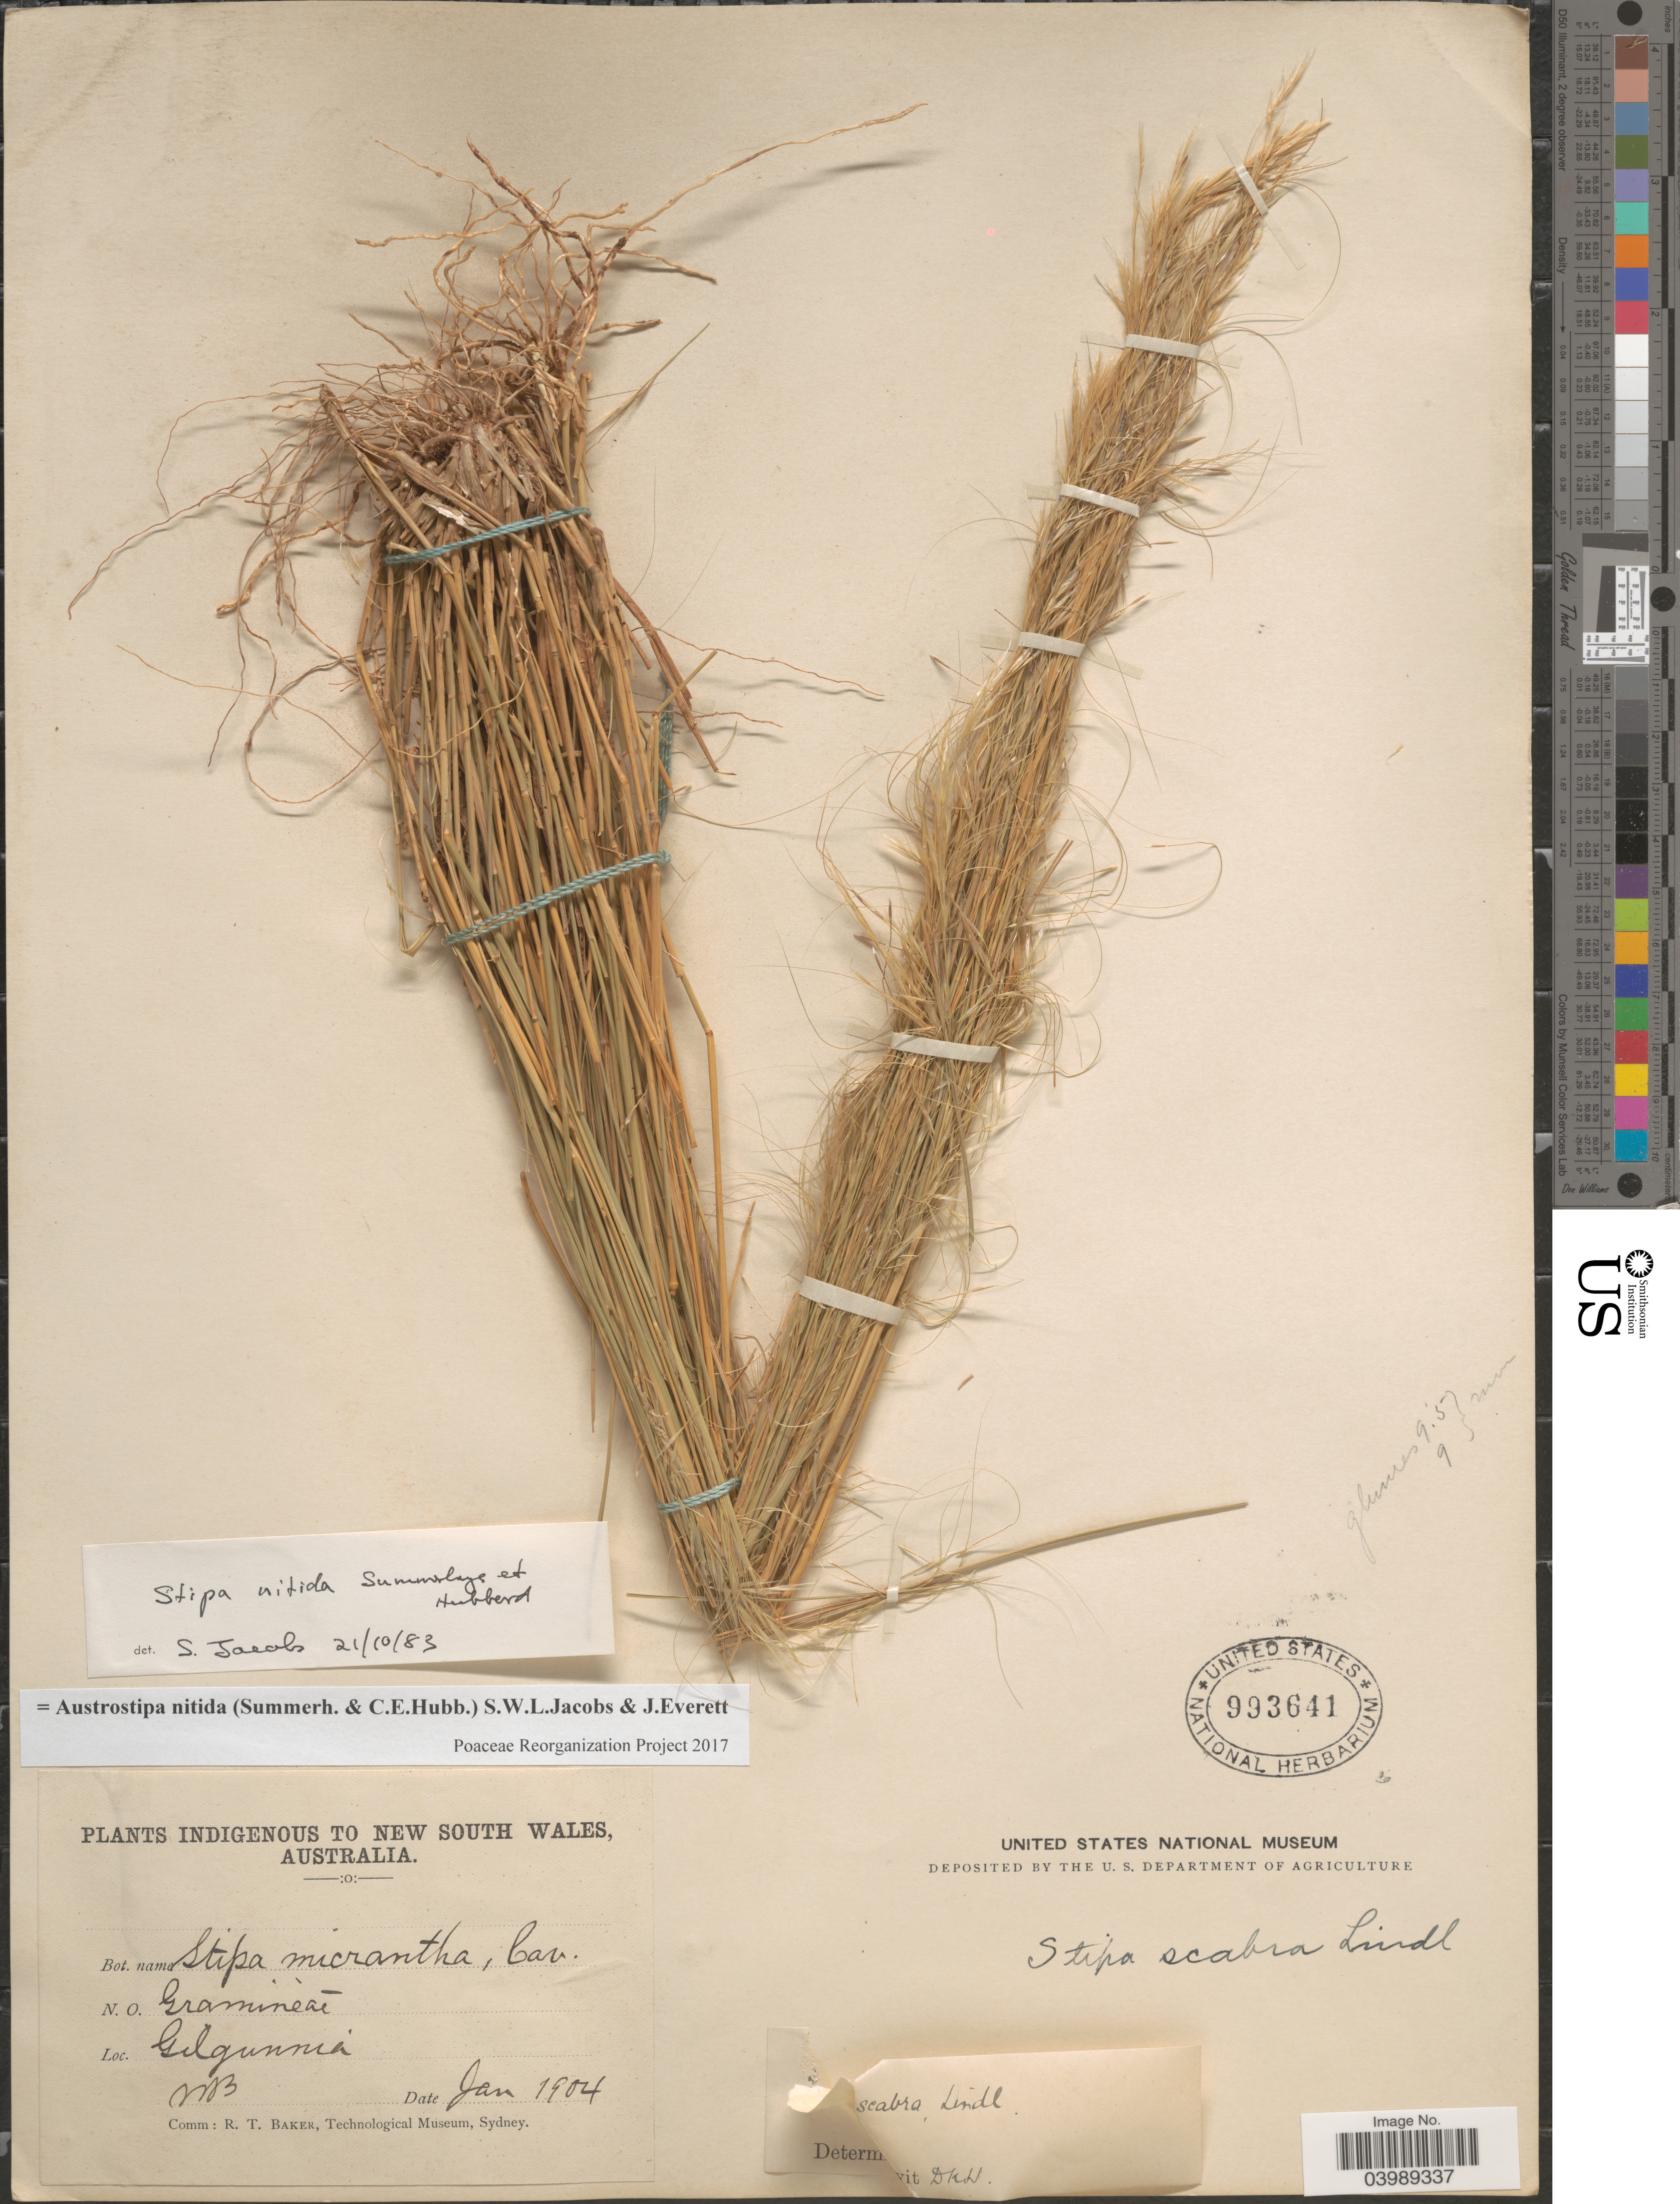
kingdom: Plantae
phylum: Tracheophyta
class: Liliopsida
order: Poales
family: Poaceae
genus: Austrostipa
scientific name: Austrostipa nitida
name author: (Summerh. & C.E. Hubb.) S.W.L. Jacobs & J. Everett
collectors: W. Baker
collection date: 1904-01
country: Australia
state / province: New South Wales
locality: Gilgunnia.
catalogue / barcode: US 993641